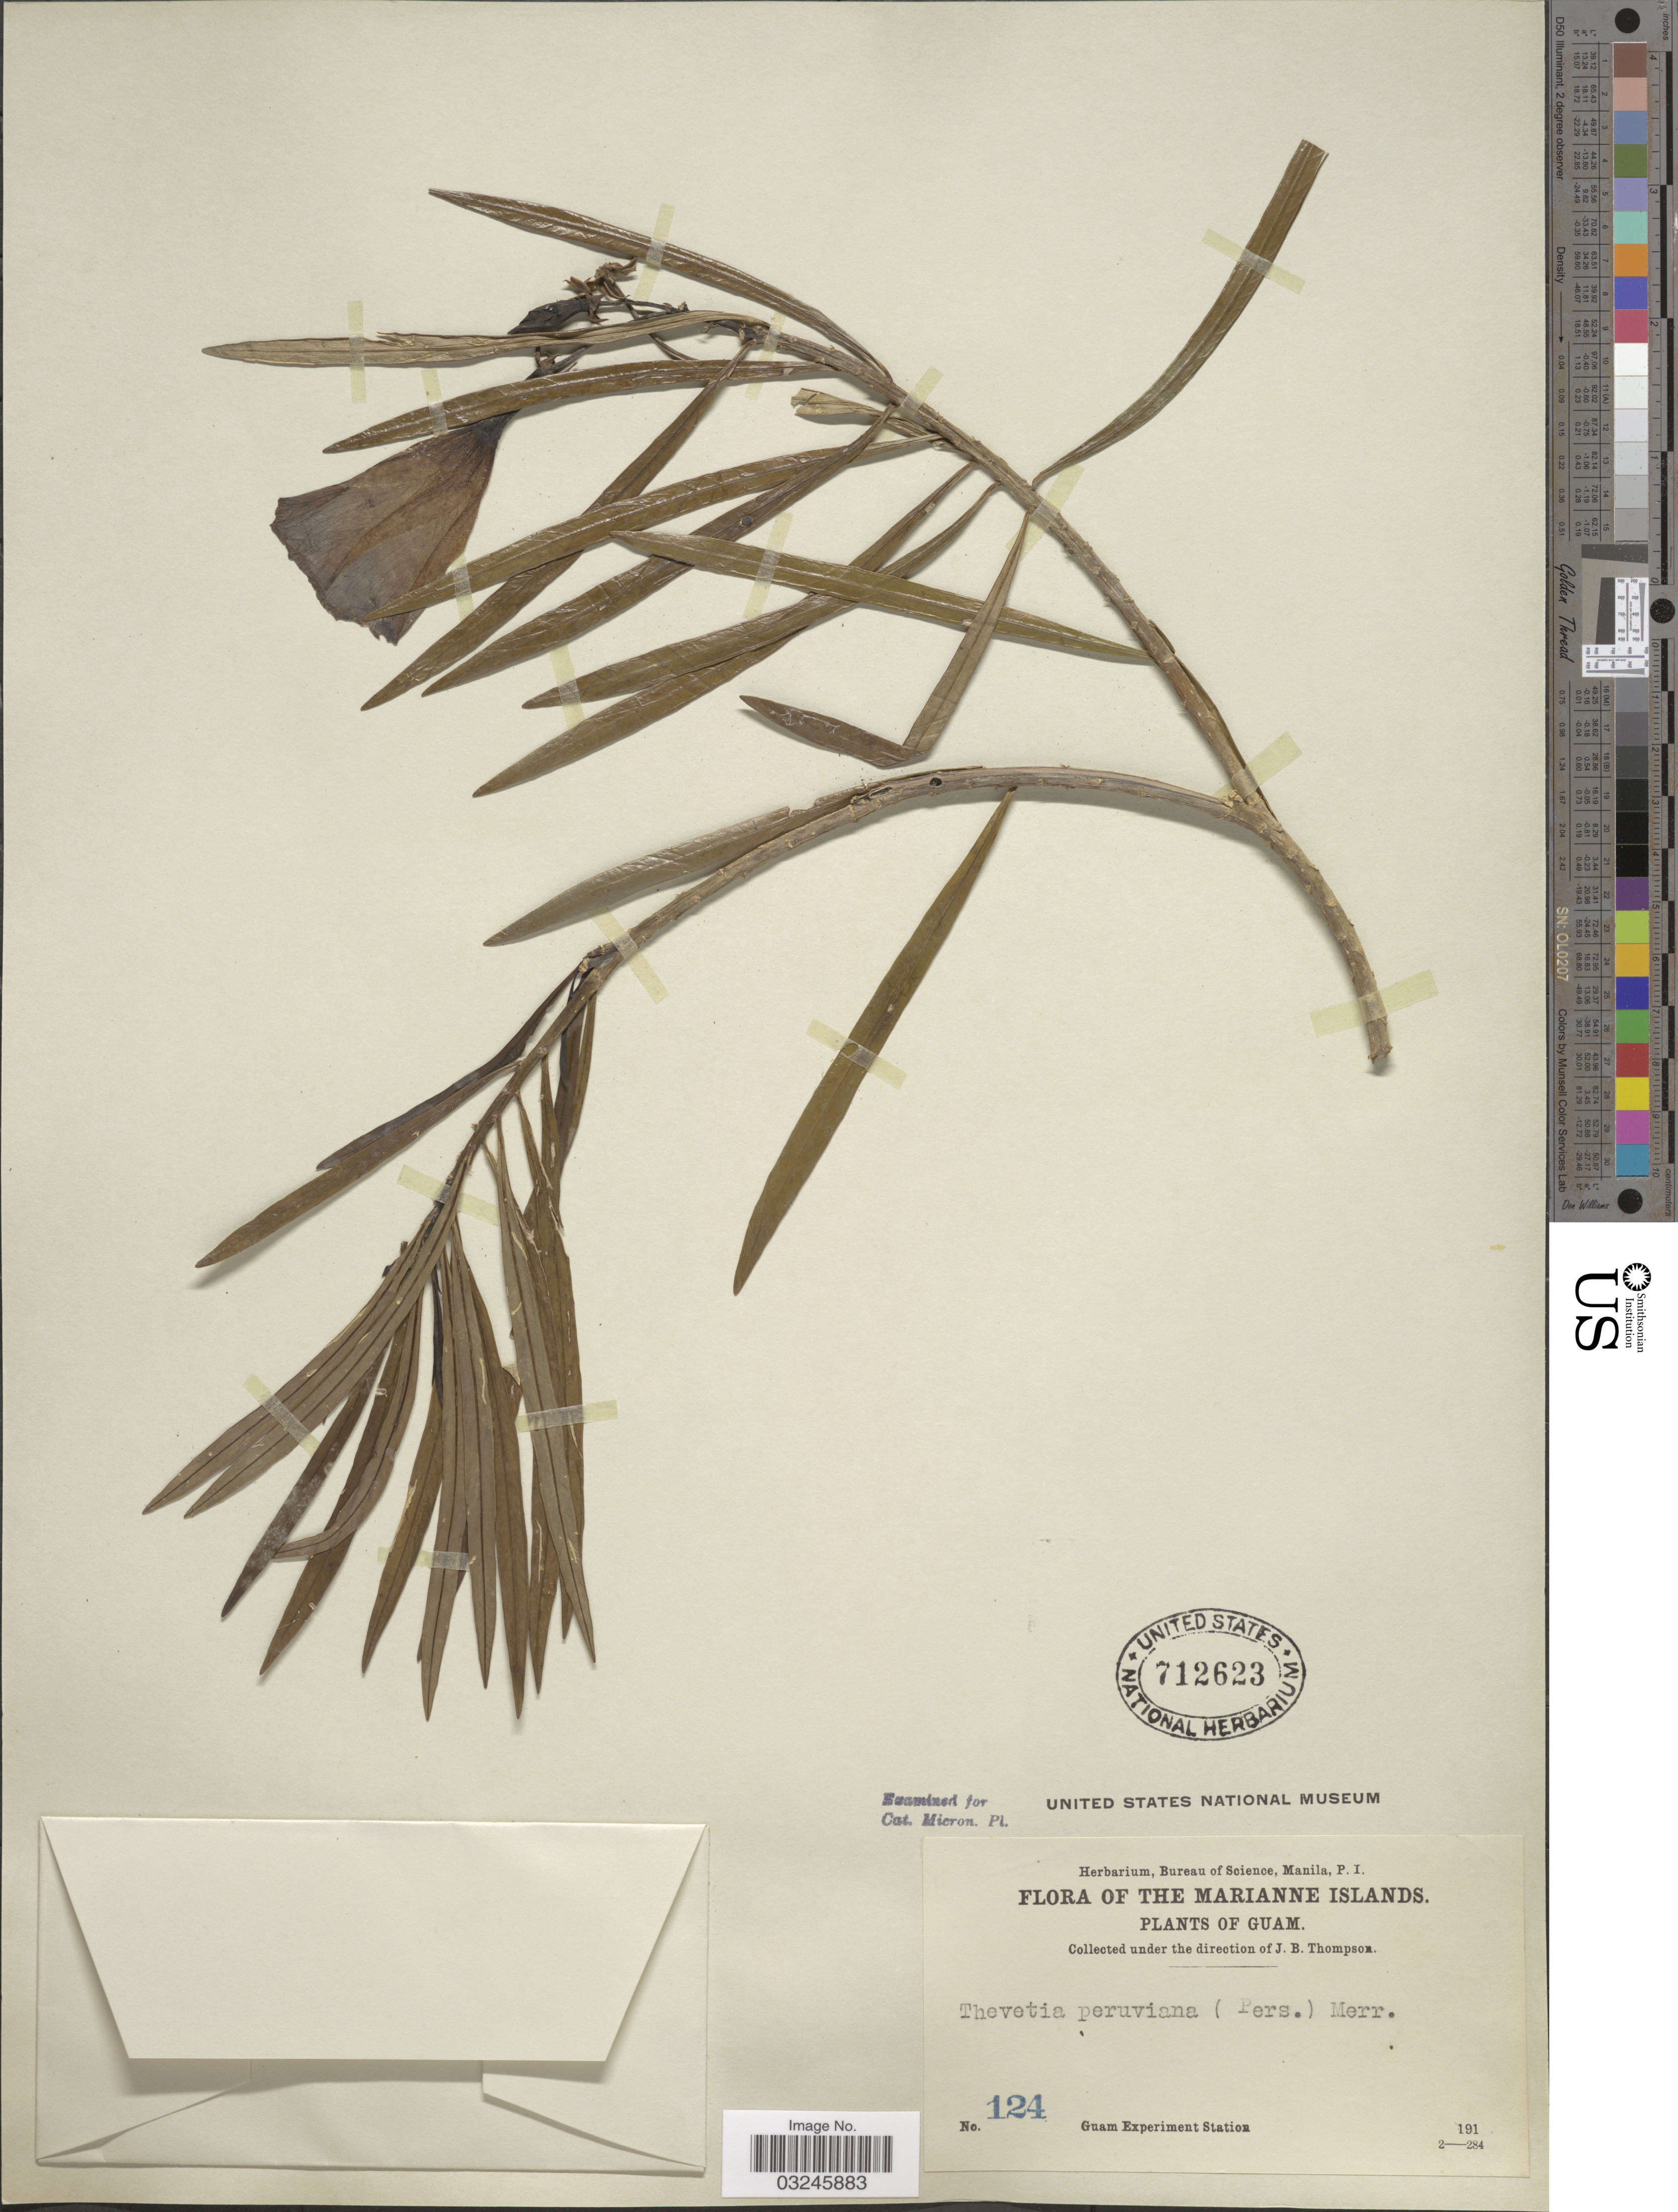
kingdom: Plantae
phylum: Tracheophyta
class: Magnoliopsida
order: Gentianales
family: Apocynaceae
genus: Thevetia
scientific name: Thevetia neriifolia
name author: Juss. ex Steud.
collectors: Guam Exp. Sta.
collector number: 124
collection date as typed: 191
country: Guam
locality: The Marianne Islands.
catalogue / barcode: US 712623